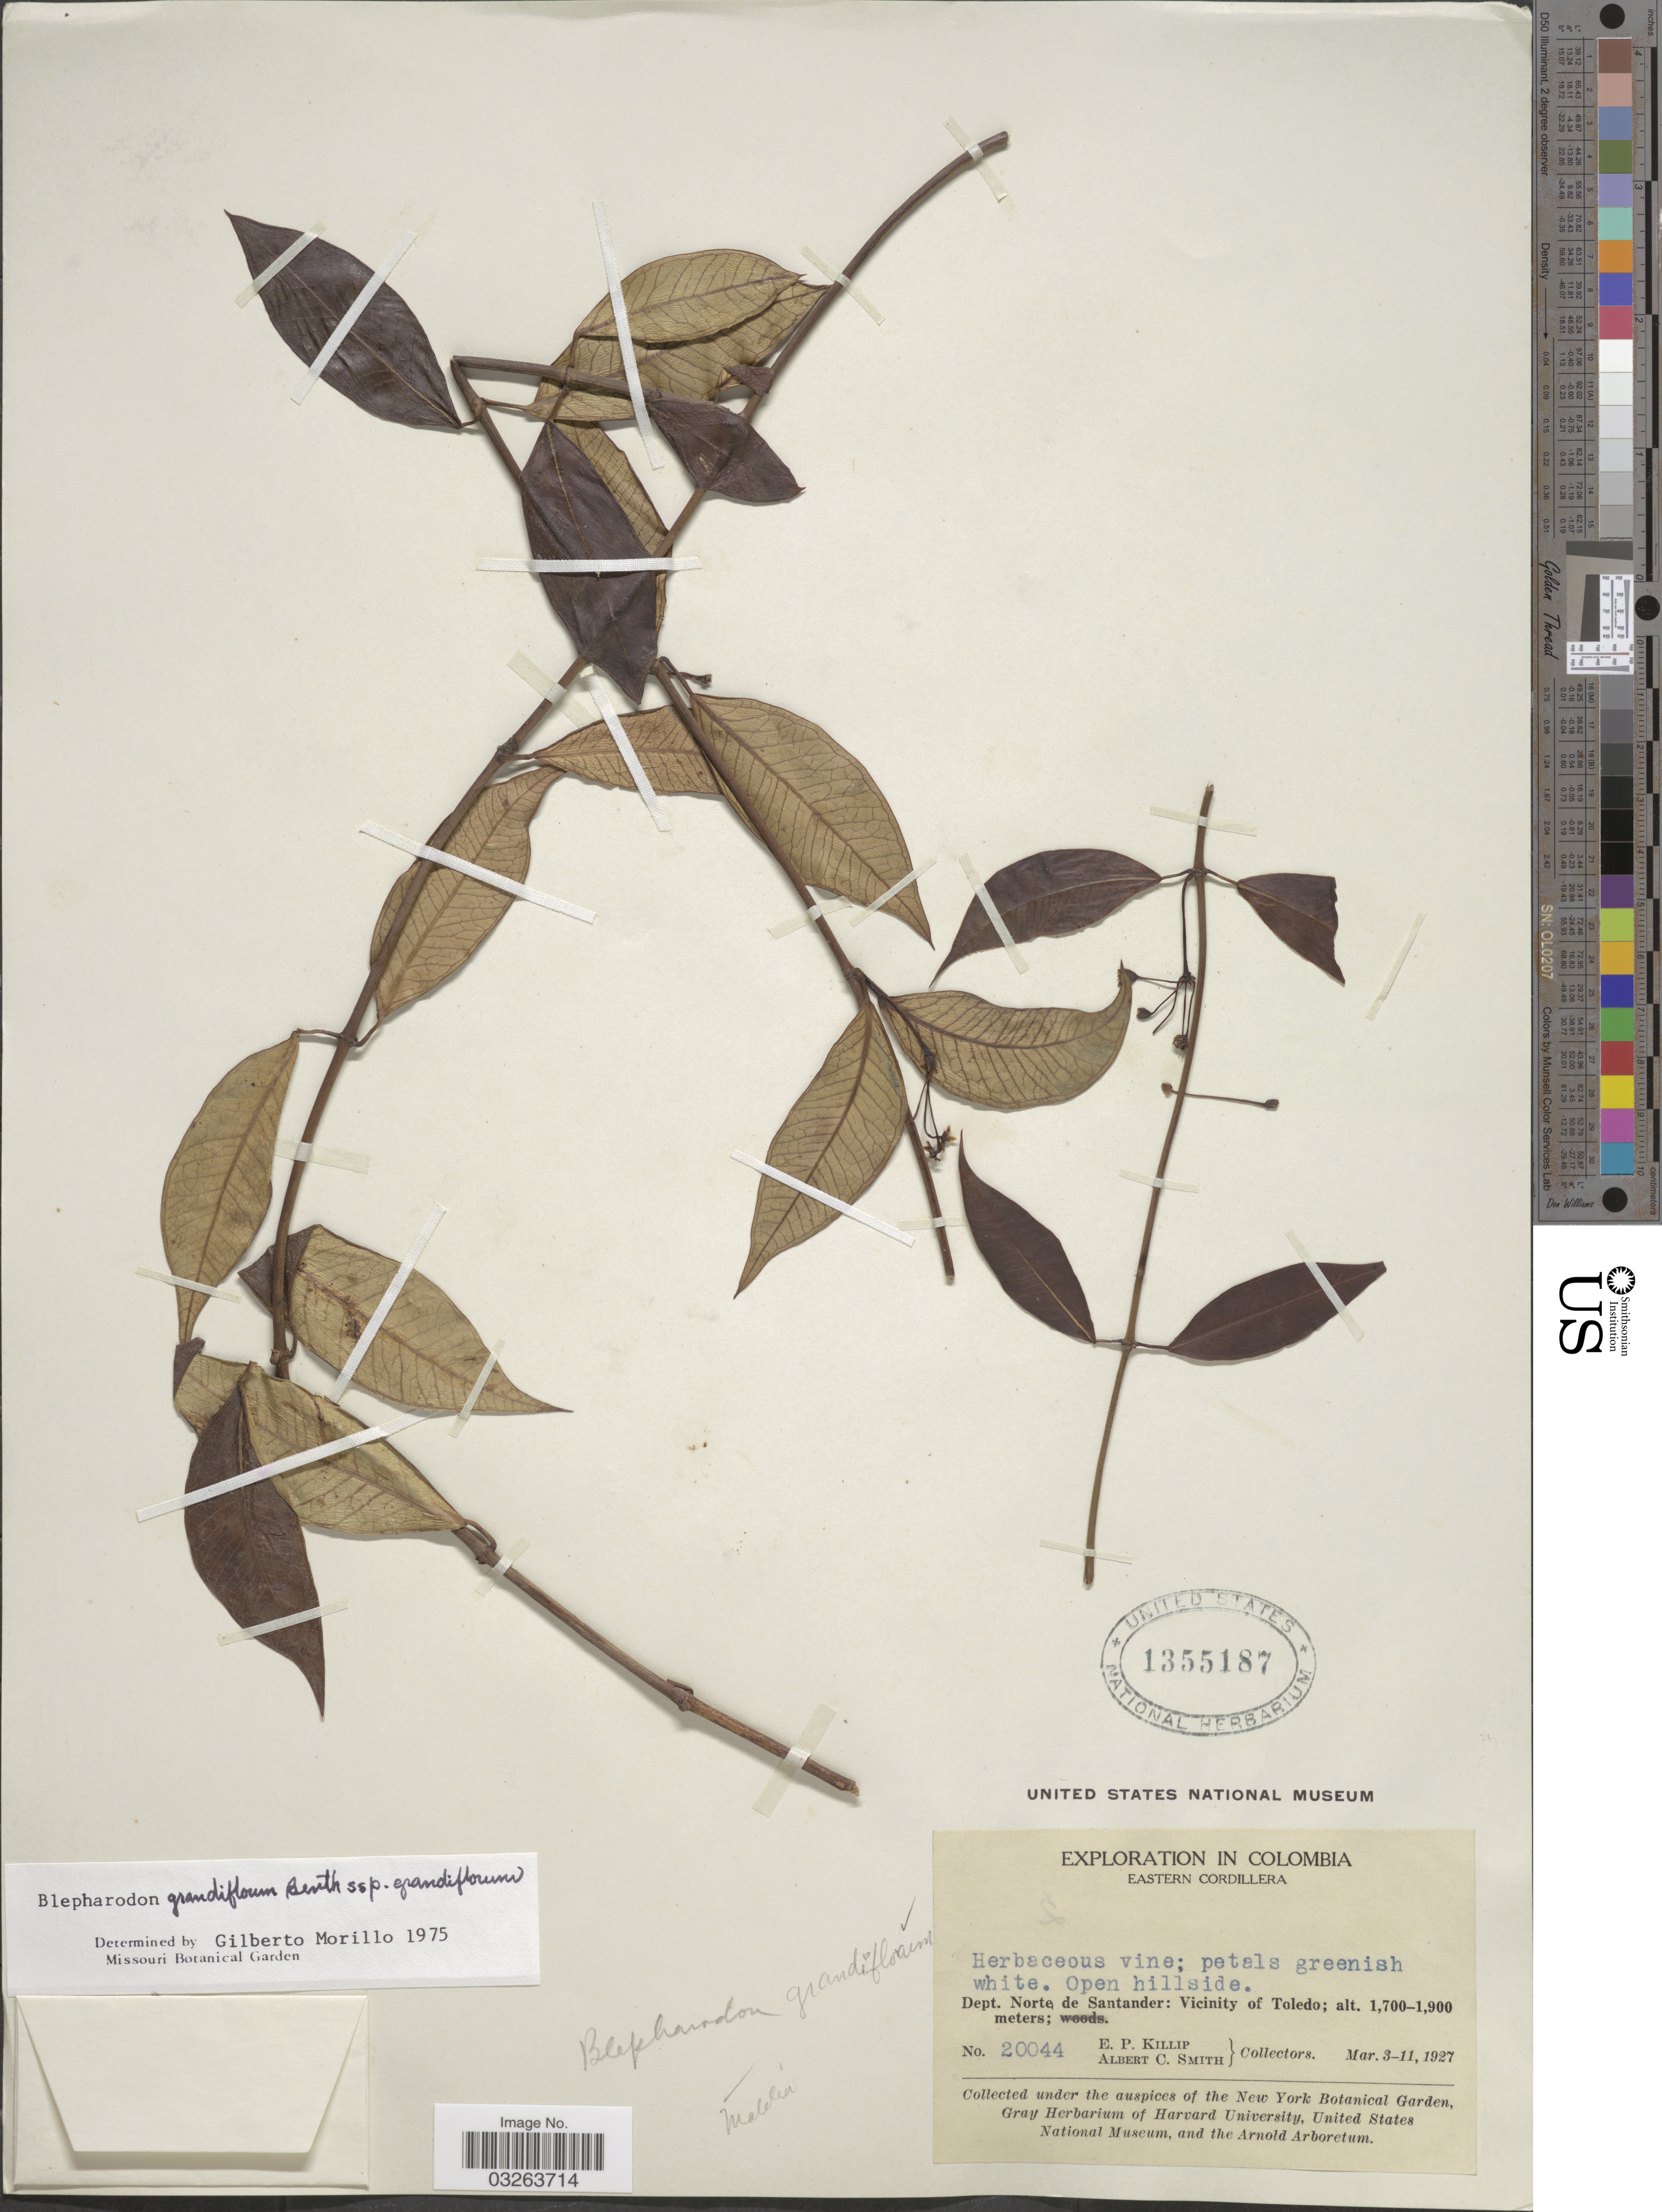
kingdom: Plantae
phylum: Tracheophyta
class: Magnoliopsida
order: Gentianales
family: Apocynaceae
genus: Blepharodon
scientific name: Blepharodon grandiflorum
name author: Benth.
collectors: E. P. Killip & A. C. Smith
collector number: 20044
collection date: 1927-03-03/1927-03-11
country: Colombia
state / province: Norte de Santander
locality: Dept. Norte de Santander: Vicinity of Toledo. Eastern Cordillera.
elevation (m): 1700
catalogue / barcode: US 1355187